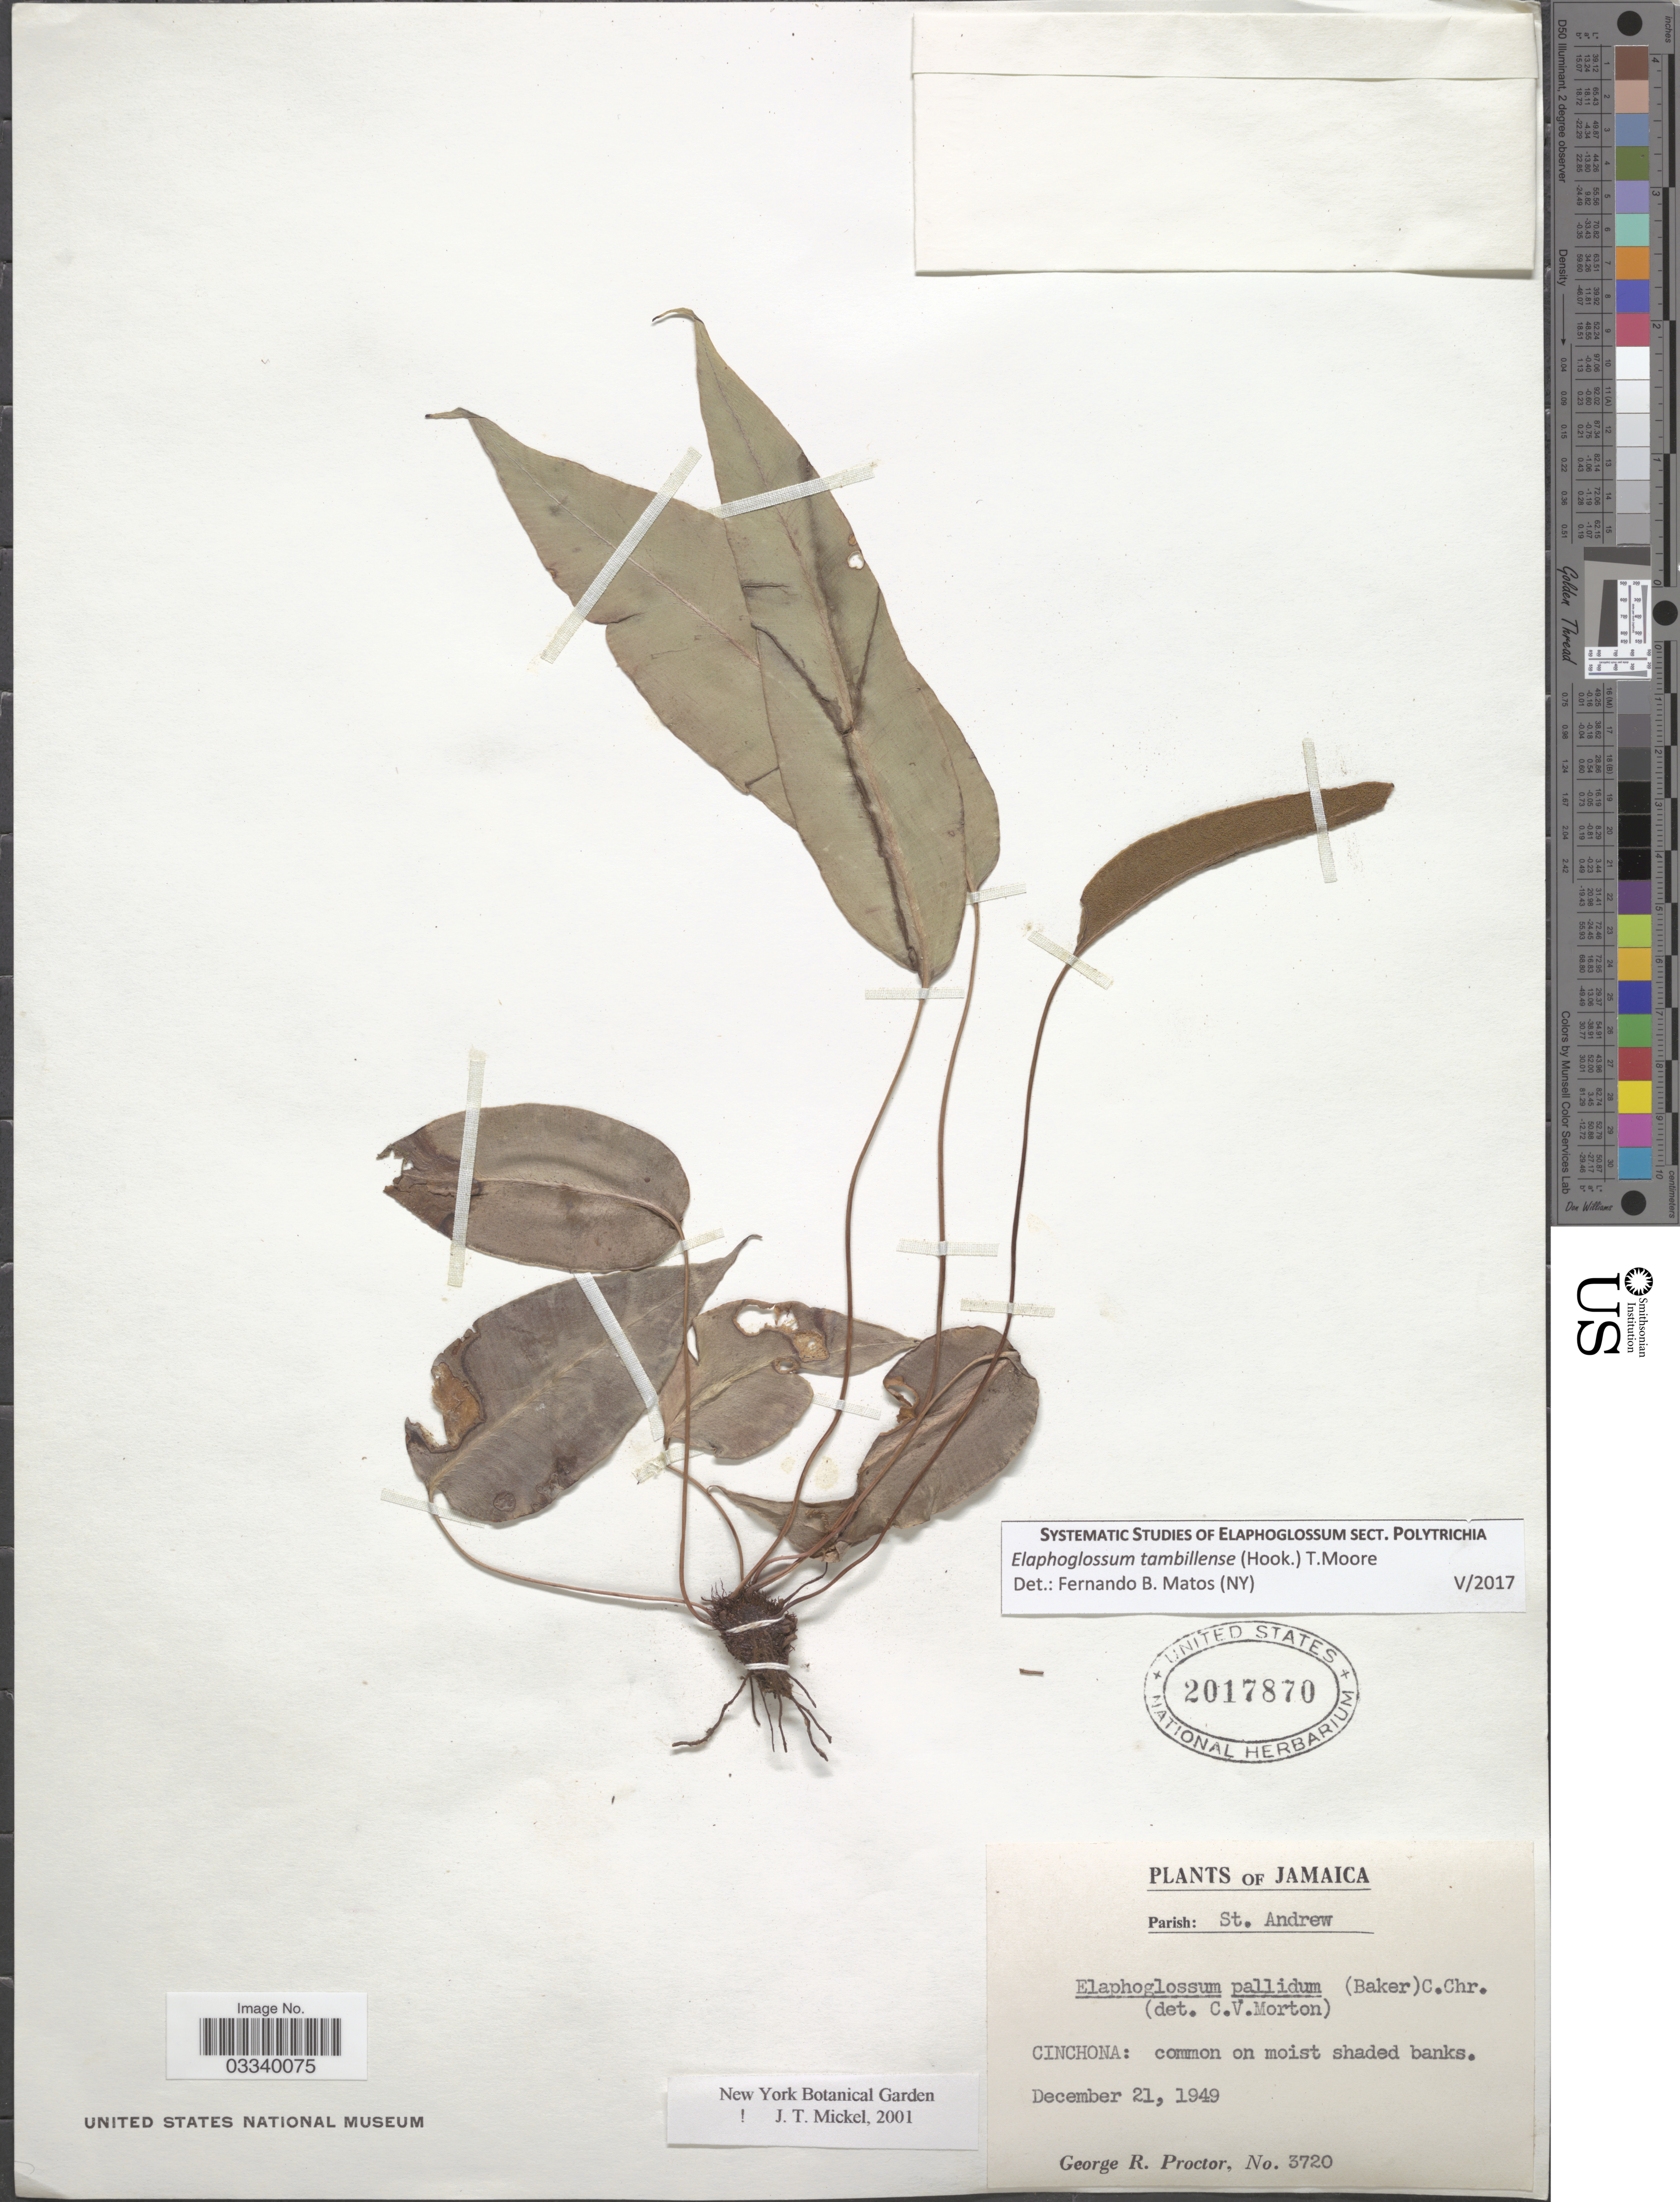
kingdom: Plantae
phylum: Tracheophyta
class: Polypodiopsida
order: Polypodiales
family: Dryopteridaceae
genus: Elaphoglossum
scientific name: Elaphoglossum tambillense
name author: (Hook.) T. Moore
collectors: G. R. Proctor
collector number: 3720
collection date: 1949-12-21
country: Jamaica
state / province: Saint Andrew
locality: Parish: St. Andrew. Cinchona.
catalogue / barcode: US 2017870